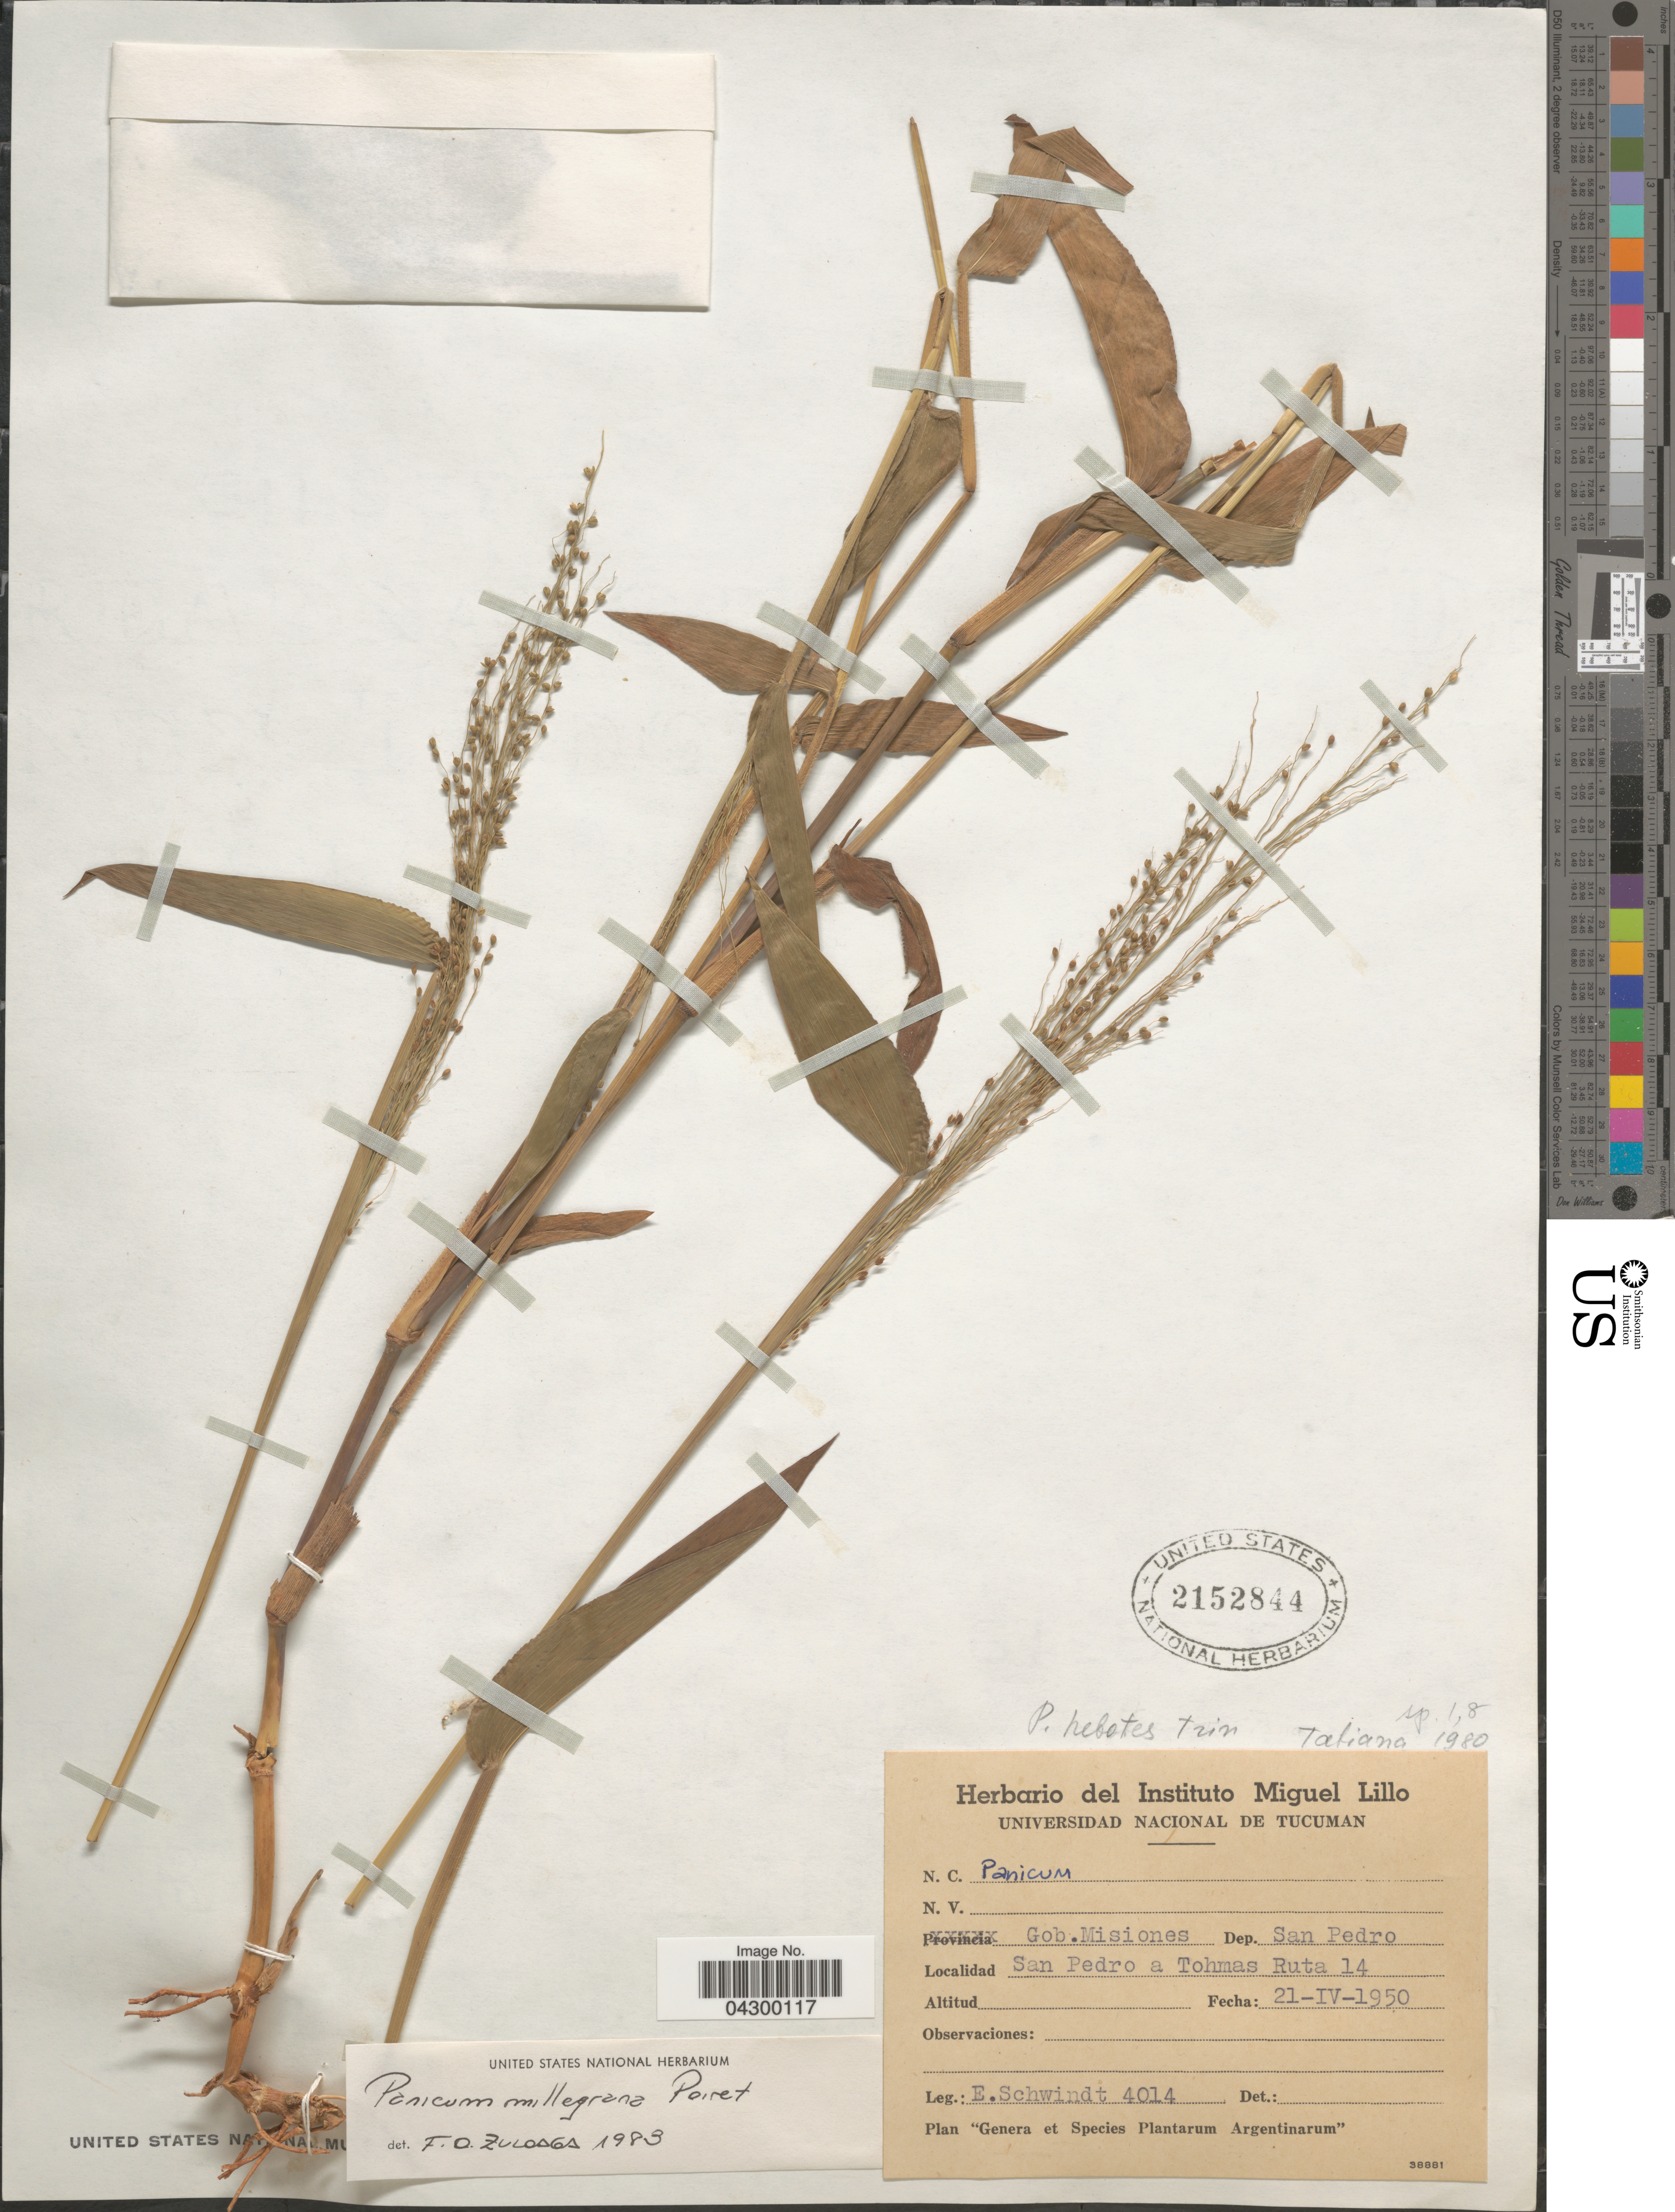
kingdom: Plantae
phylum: Tracheophyta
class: Liliopsida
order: Poales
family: Poaceae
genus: Panicum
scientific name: Panicum millegrana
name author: Poir.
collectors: E. Schwindt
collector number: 4014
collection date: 1950-04-21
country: Argentina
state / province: Misiones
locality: Gob. Misiones Dep. San Pedro. San Pedro a Tohmas Ruta 14.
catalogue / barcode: US 2152844